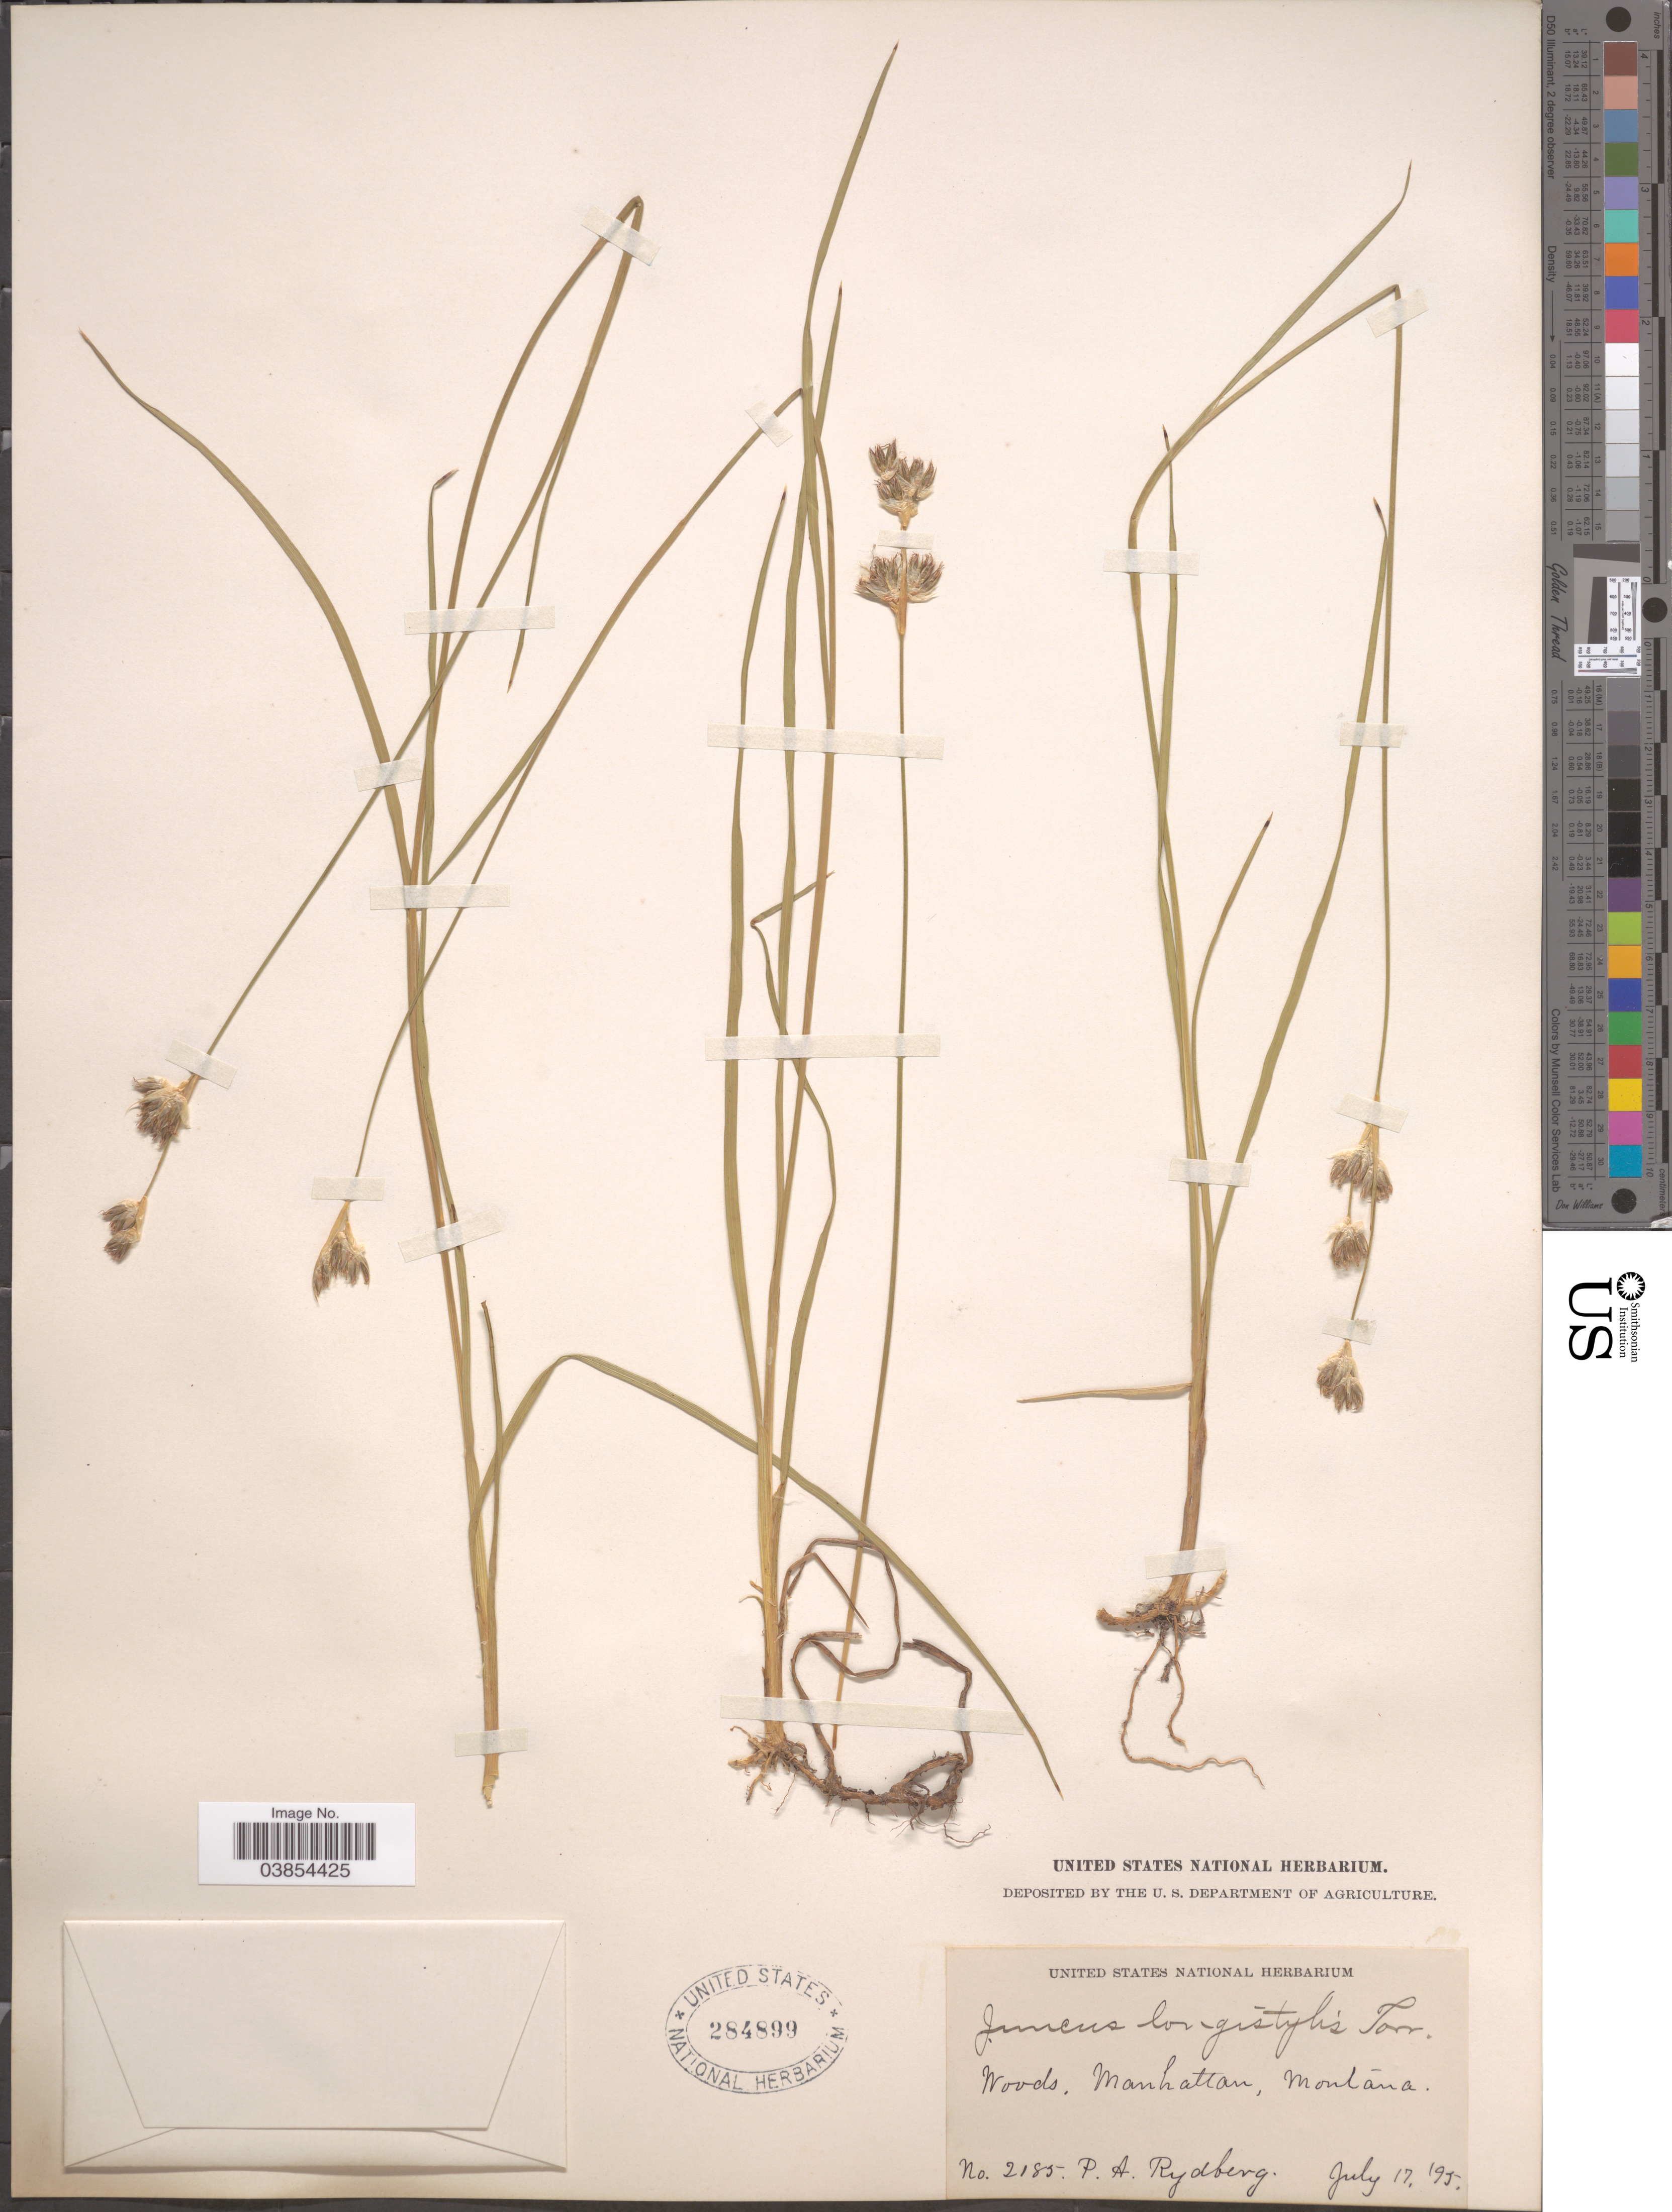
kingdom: Plantae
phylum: Tracheophyta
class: Liliopsida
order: Poales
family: Juncaceae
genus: Juncus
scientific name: Juncus longistylis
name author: Torr.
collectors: P. A. Rydberg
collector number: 2185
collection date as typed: Transcribed d/m/y: 17/7/95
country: United States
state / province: Montana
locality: Manhattan.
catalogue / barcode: US 284899